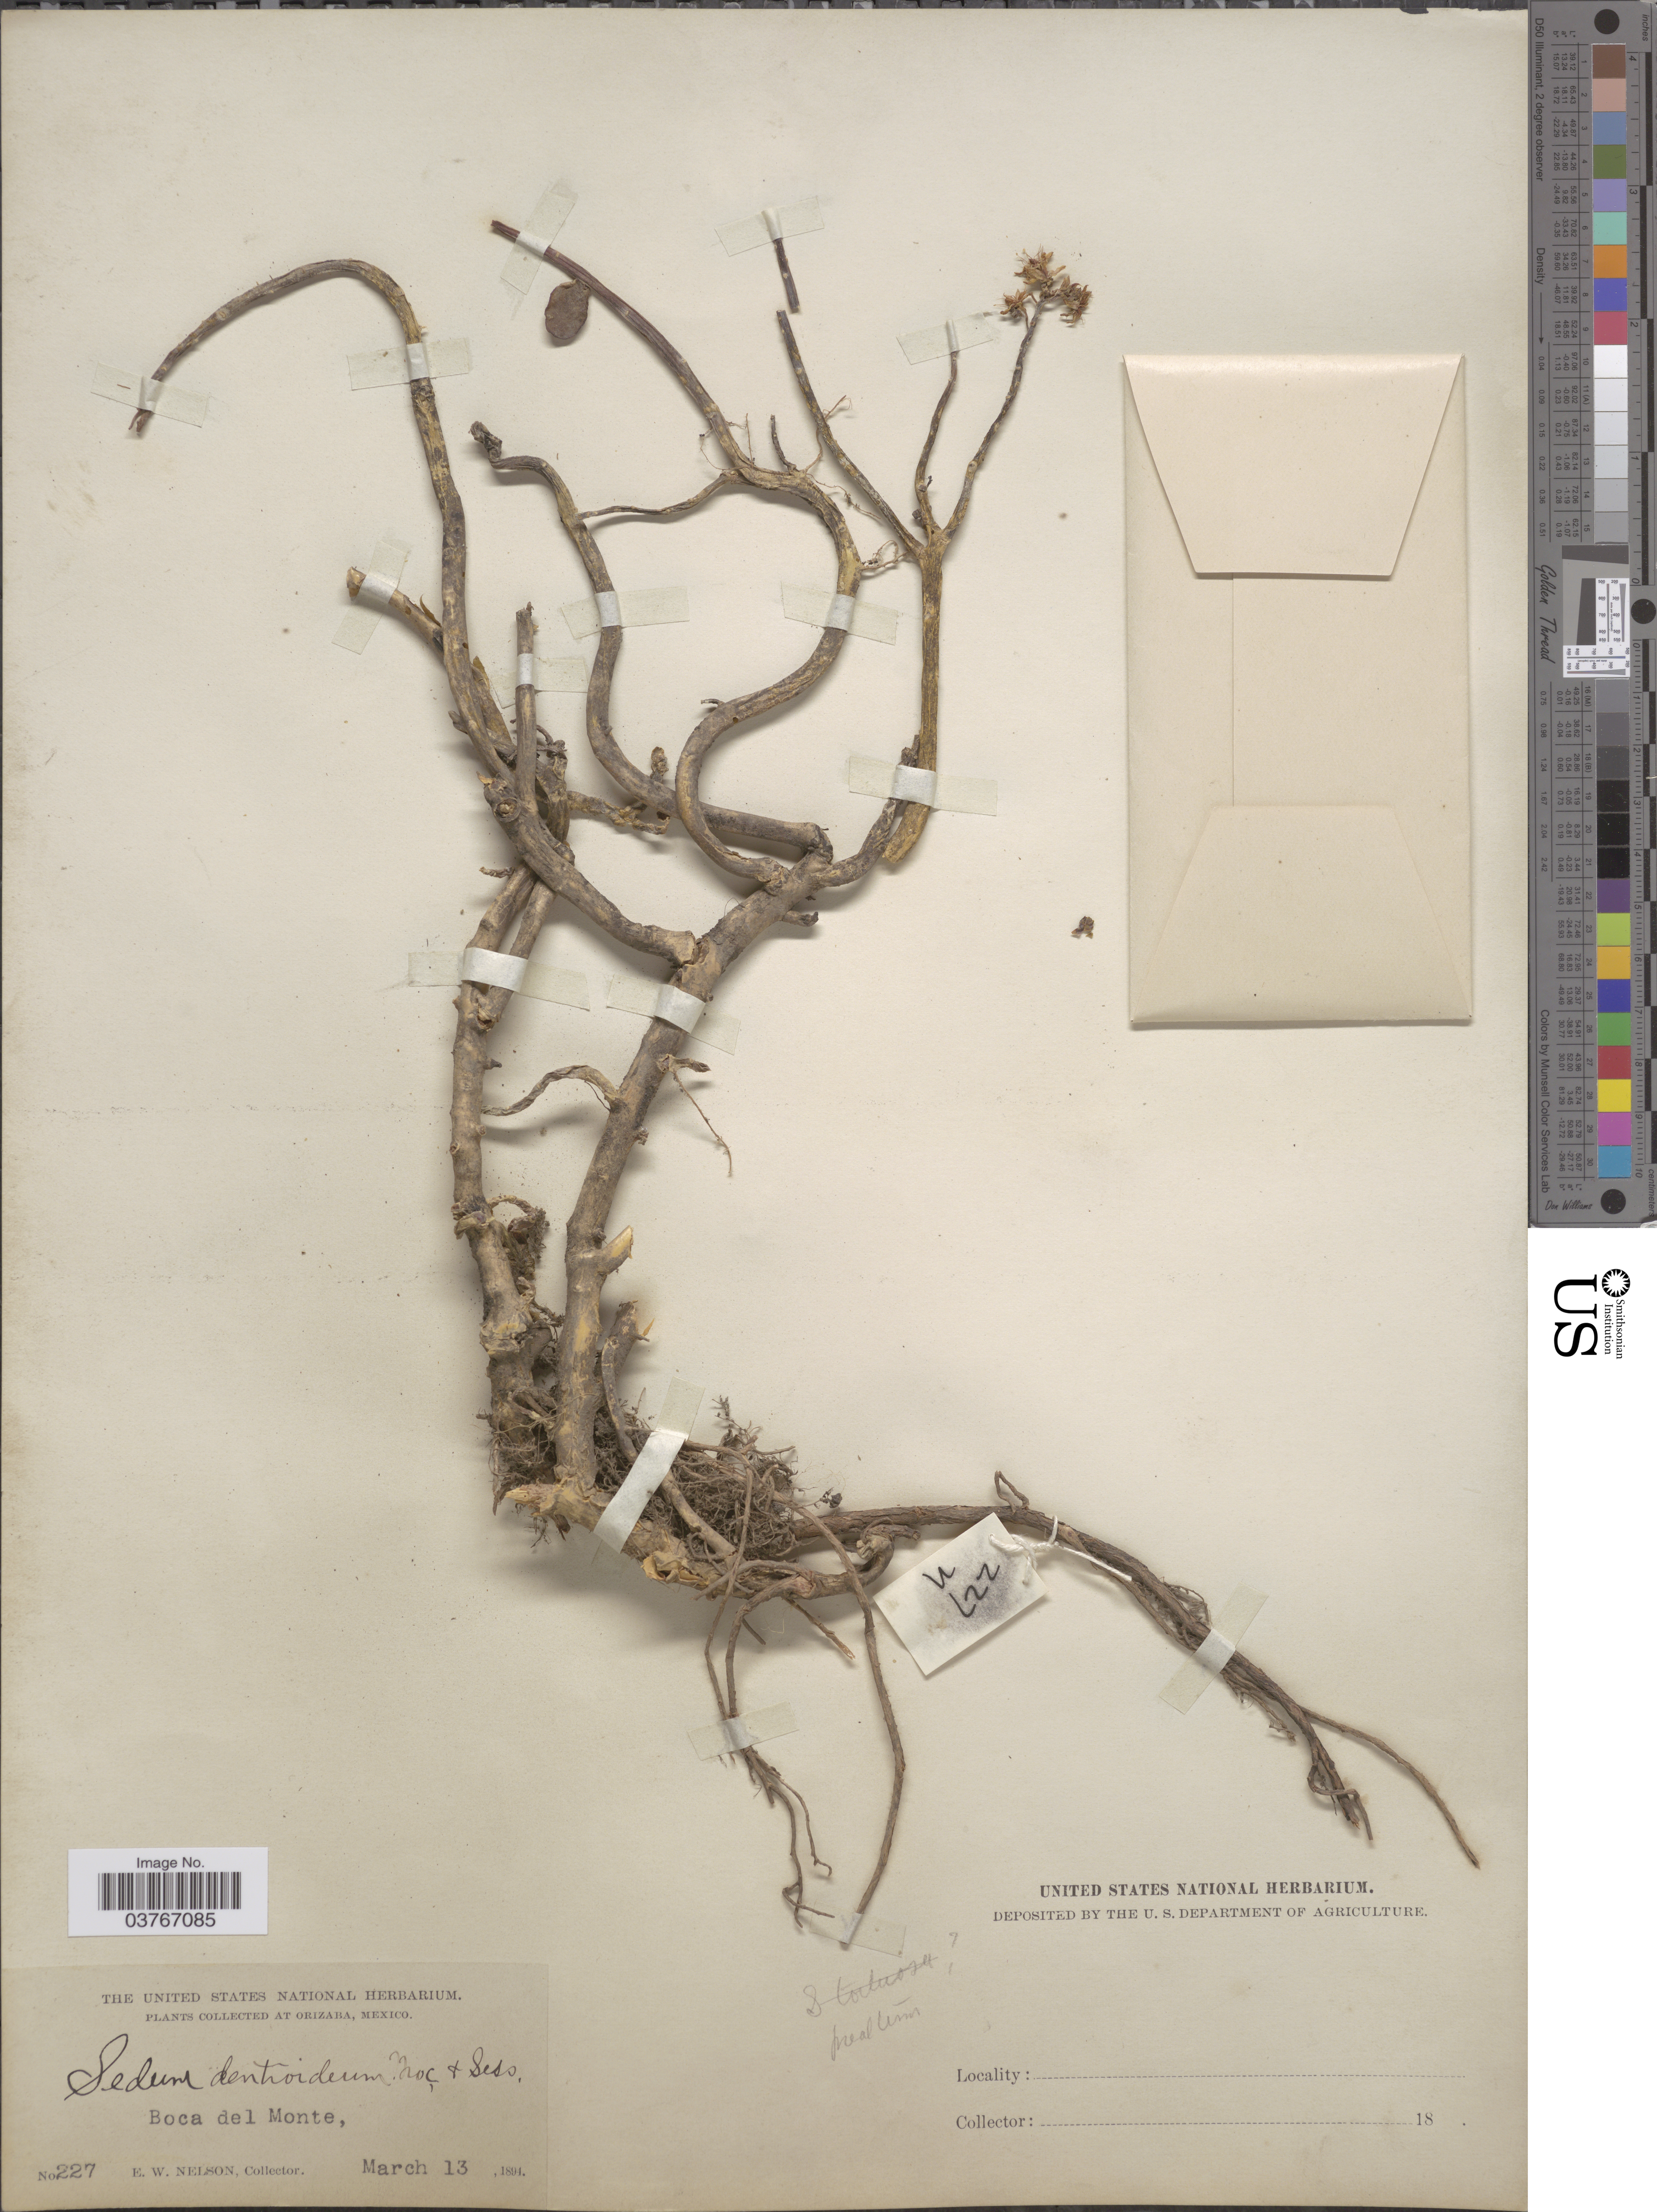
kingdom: Plantae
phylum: Tracheophyta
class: Magnoliopsida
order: Saxifragales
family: Crassulaceae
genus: Sedum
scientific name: Sedum dendroideum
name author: Moc. & Sessé ex DC.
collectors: E. W. Nelson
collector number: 227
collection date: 1894-03-13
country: Mexico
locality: At Orizaba, Boca del Monte.